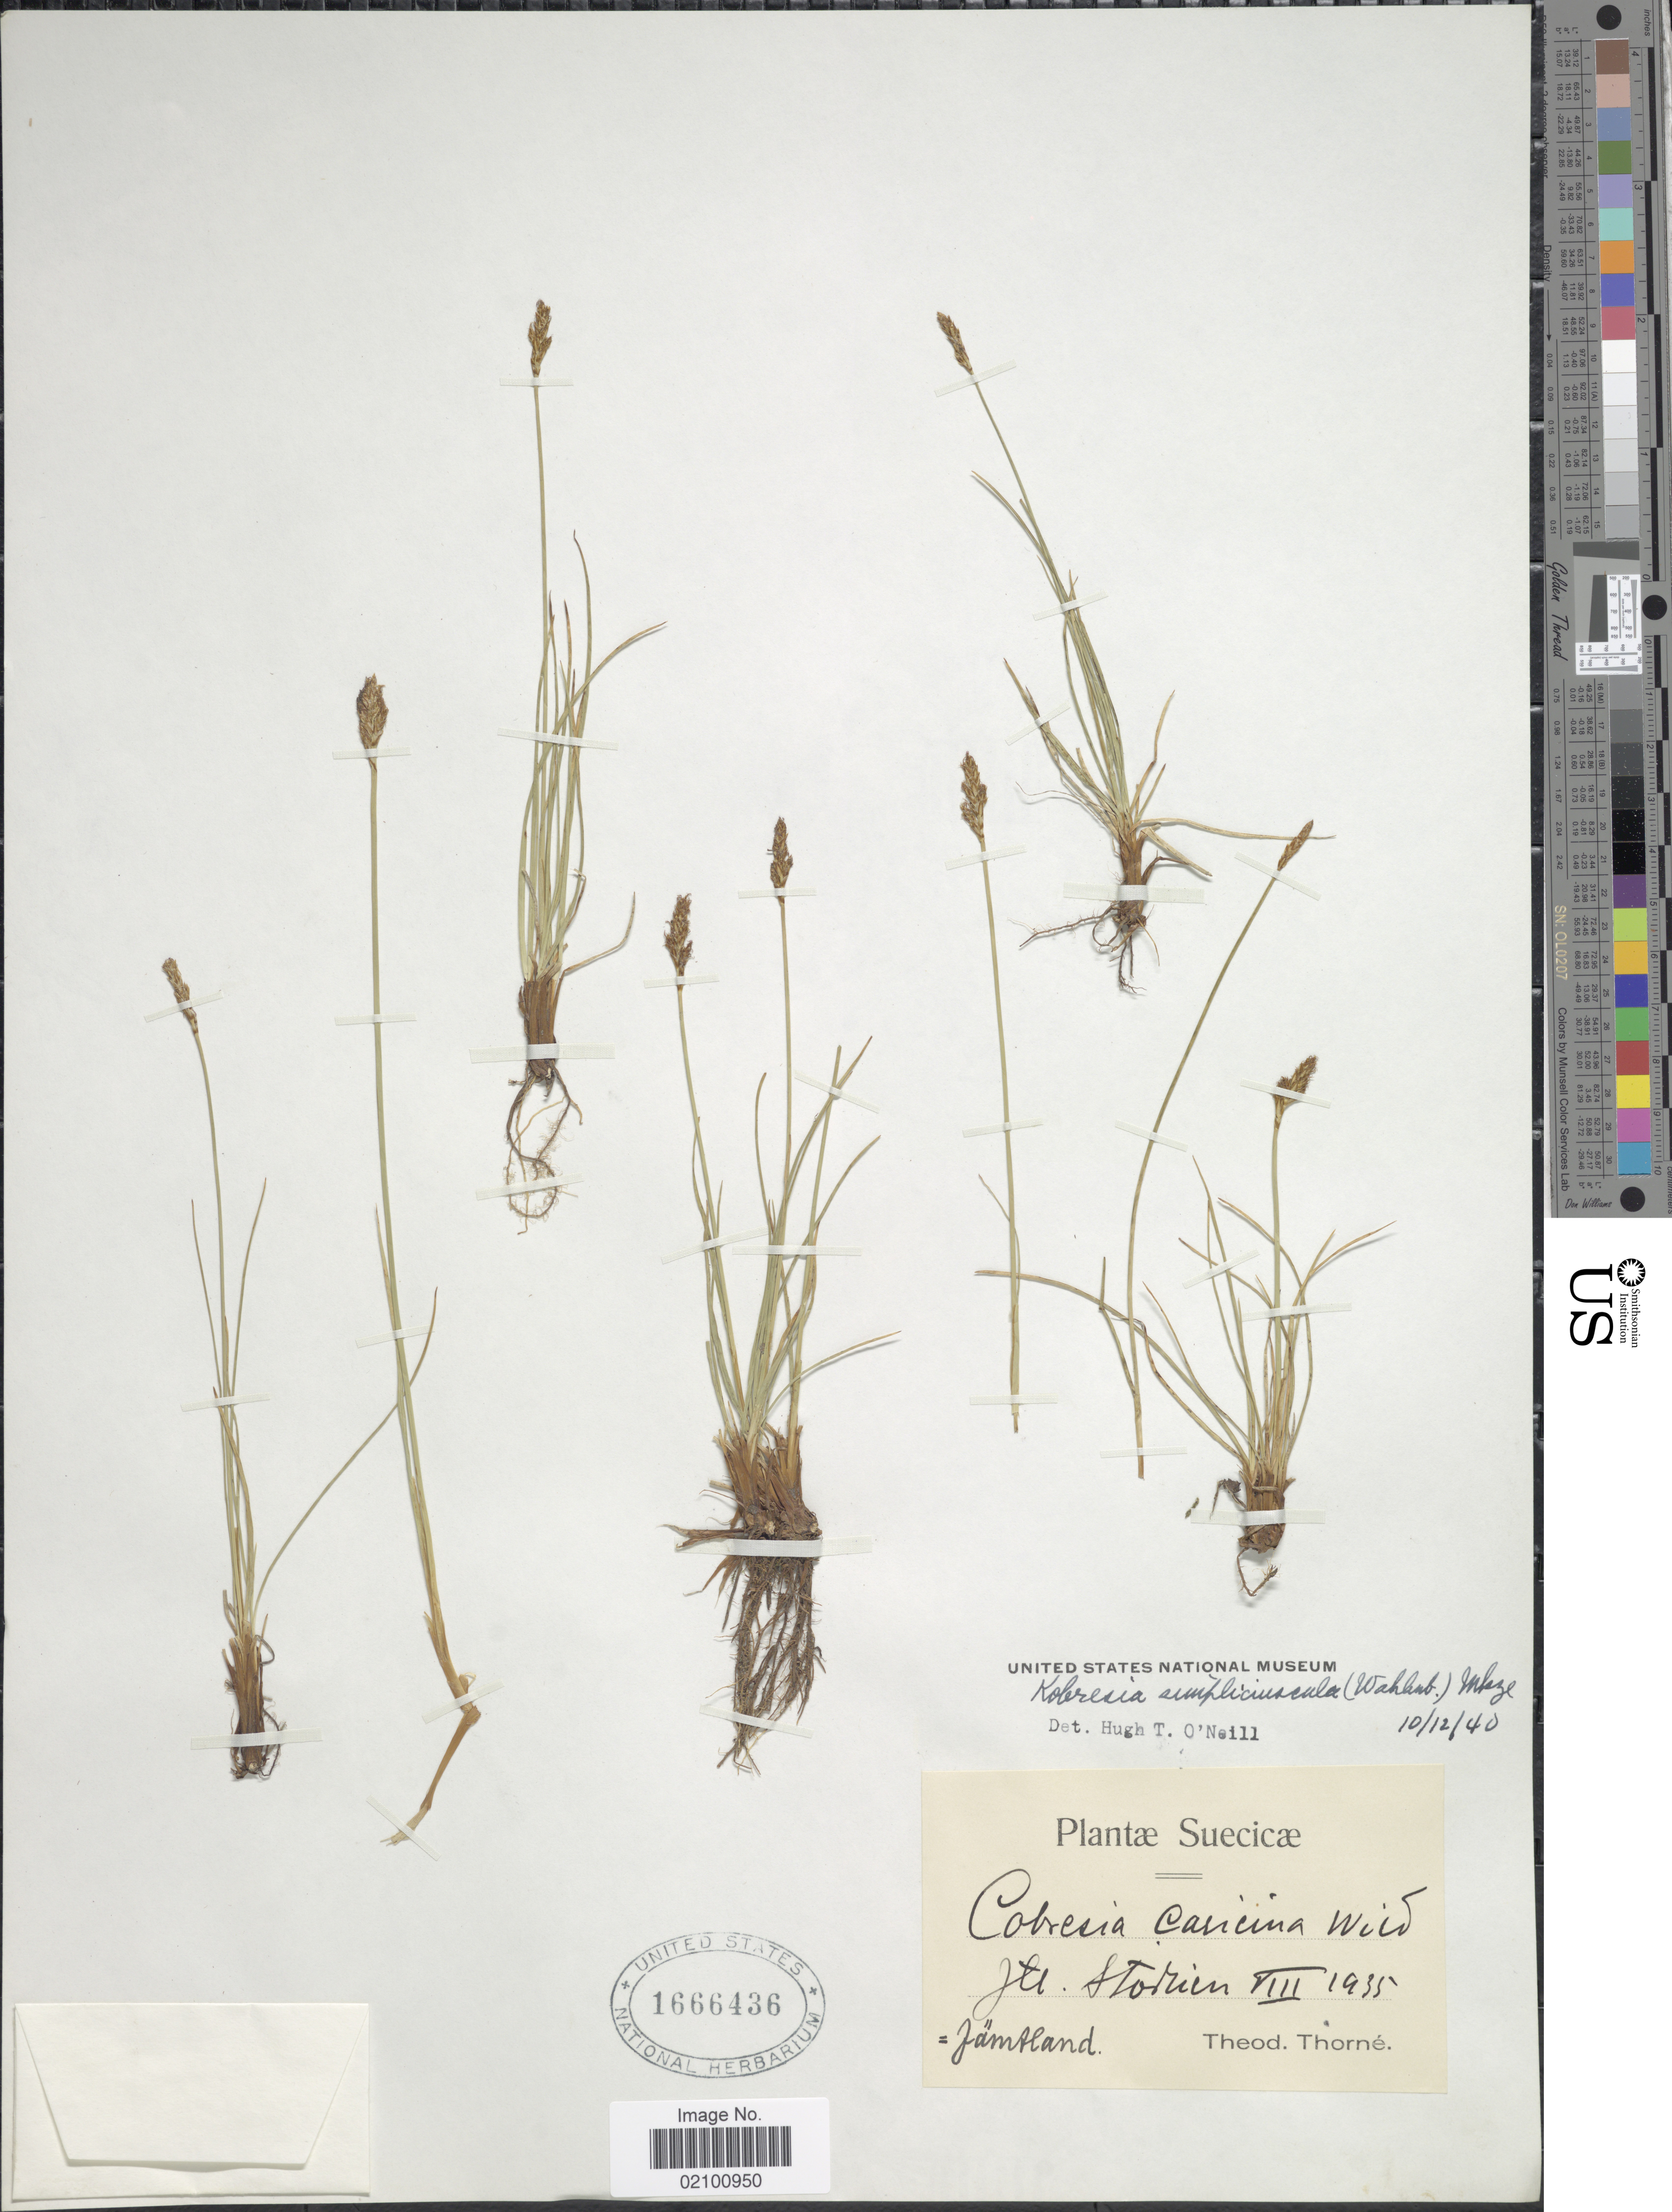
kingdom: Plantae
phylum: Tracheophyta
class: Liliopsida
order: Poales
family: Cyperaceae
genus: Carex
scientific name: Carex simpliciuscula subsp. simpliciuscula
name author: Wahlenb.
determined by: Strong, M. T., (US), Smithsonian Institution - National Museum of Natural History (UNITED STATES)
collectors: T. Thorné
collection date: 1935-08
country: Sweden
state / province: Jämtland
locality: Suecicae, Jtl. Storlien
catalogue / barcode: US 1666436